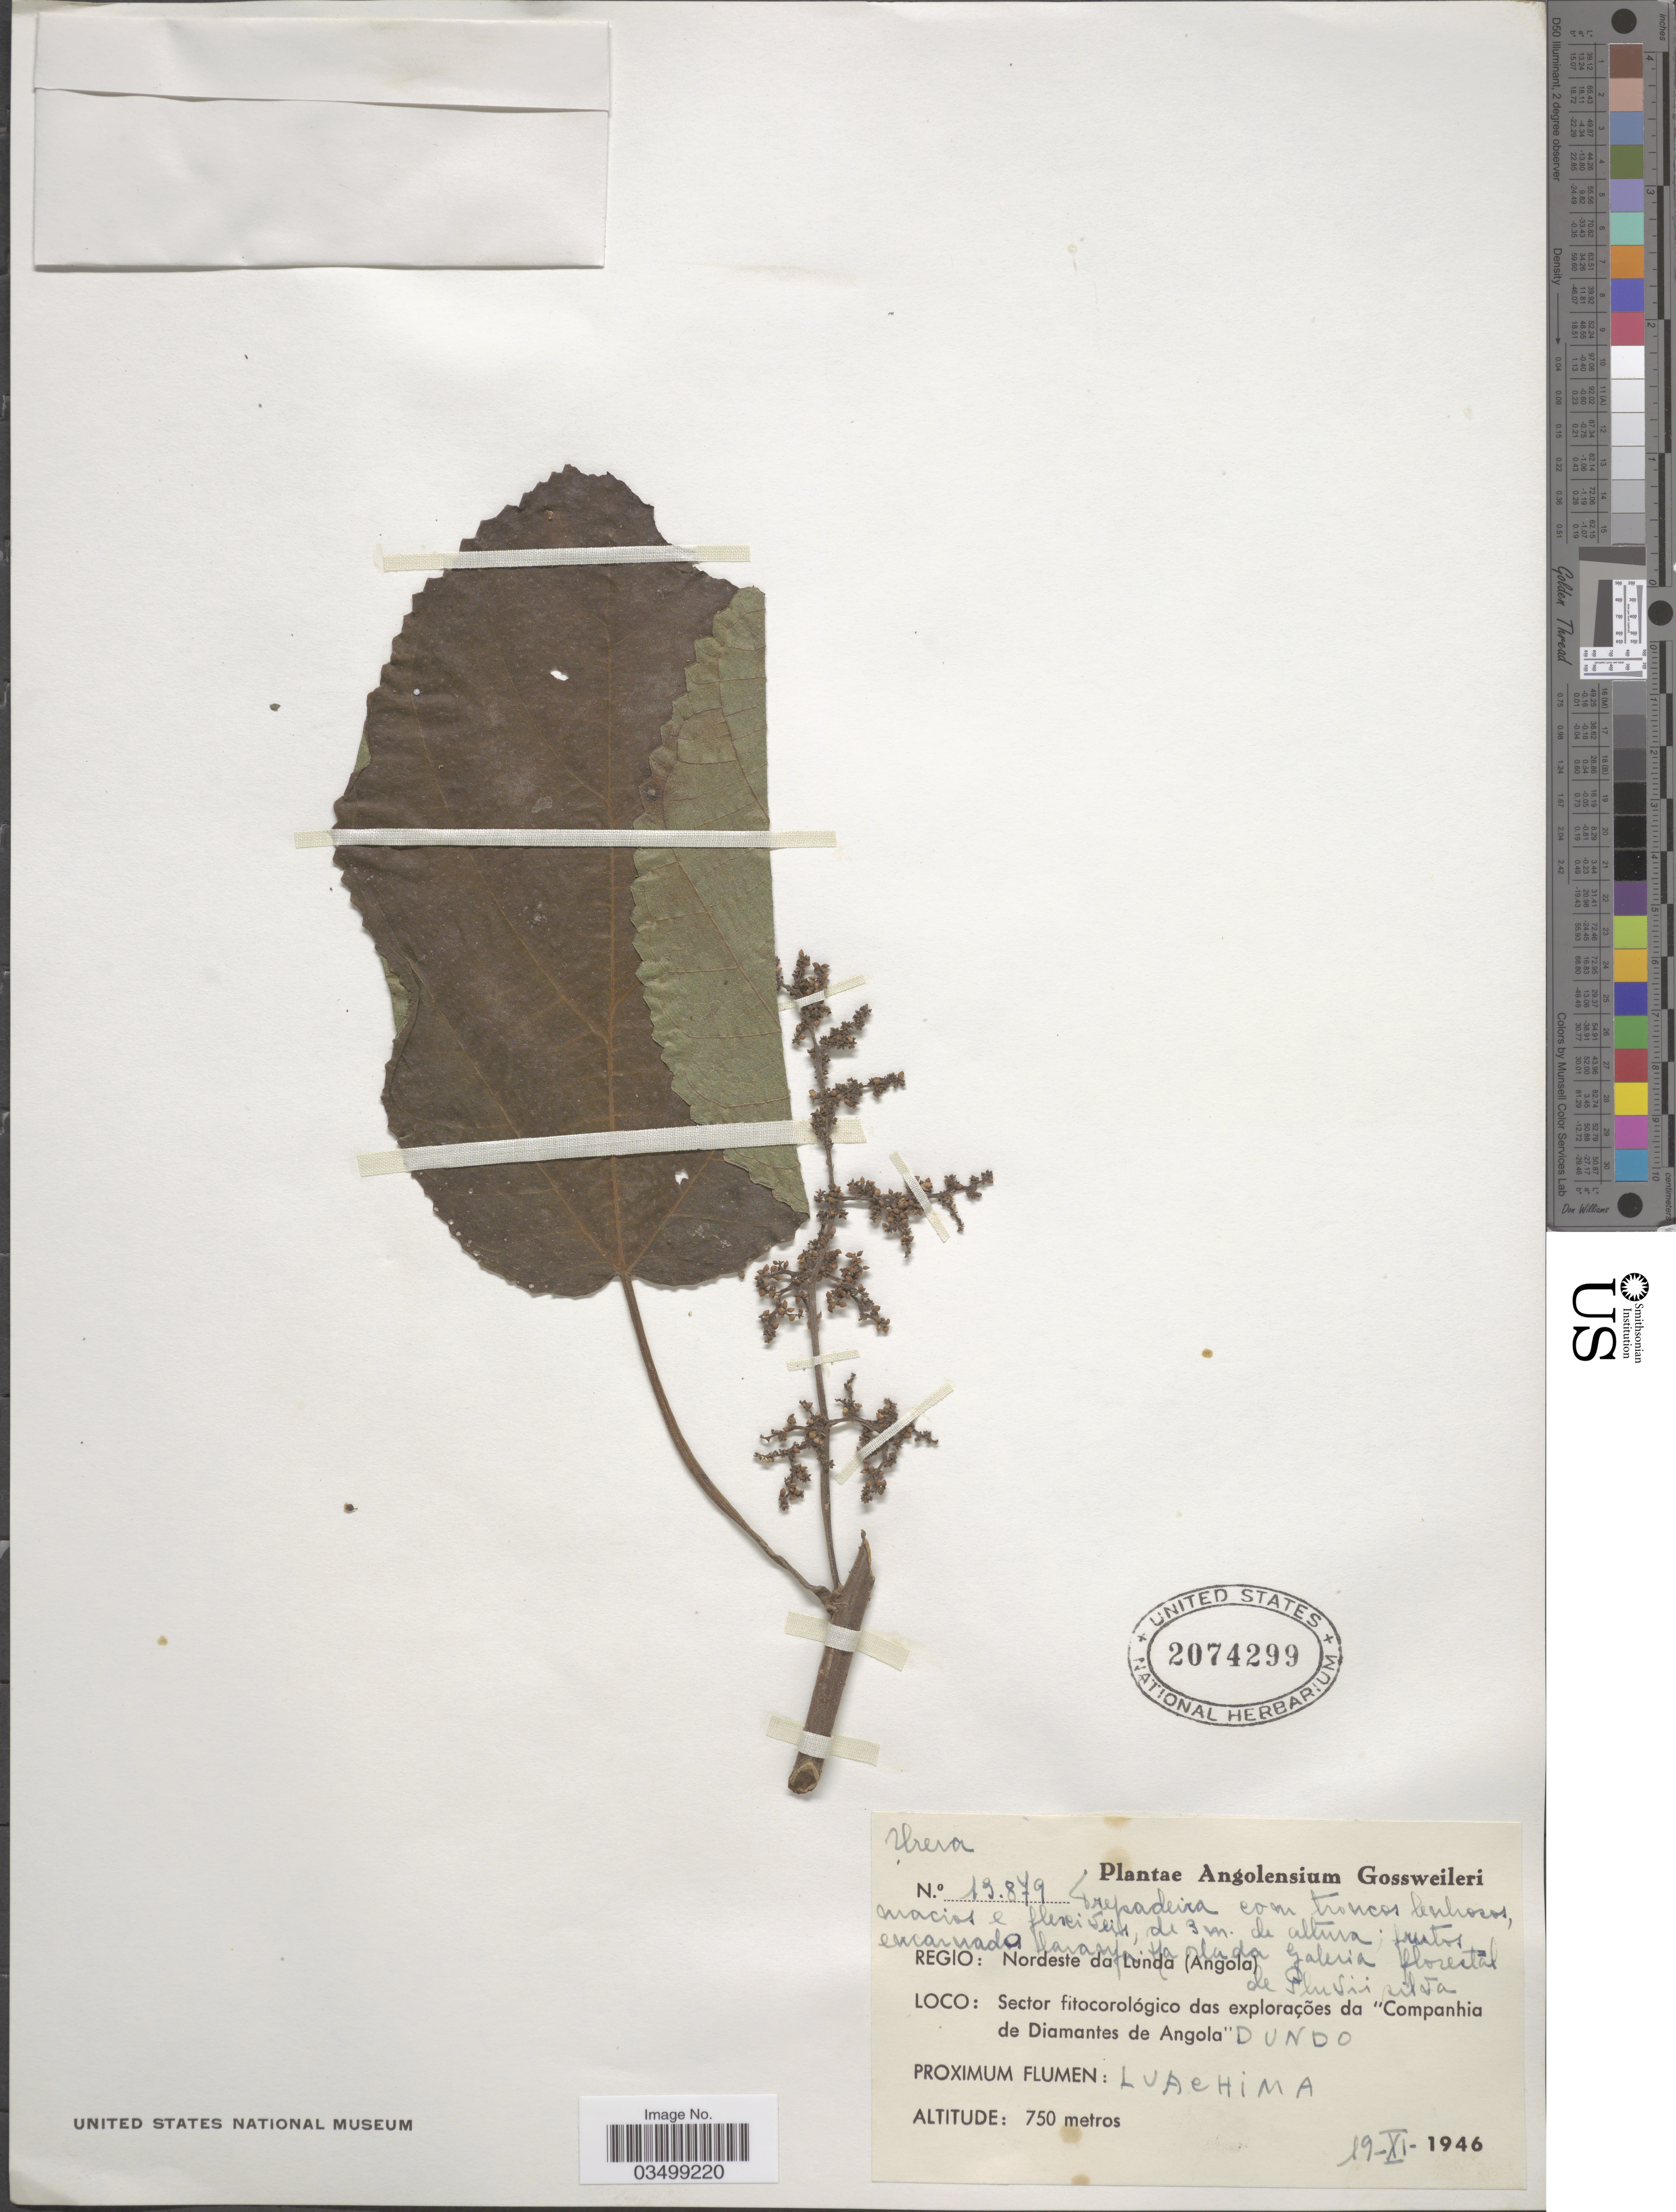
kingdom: Plantae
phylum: Tracheophyta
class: Magnoliopsida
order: Rosales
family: Urticaceae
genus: Scepocarpus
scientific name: Scepocarpus sp.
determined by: Strong, Mark T., (BOT), Smithsonian Institution - National Museum of Natural History (UNITED STATES)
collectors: -. Gossweiler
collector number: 13879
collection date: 1946-11-19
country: Angola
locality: Regio: Nordeste da Lunda. Sector fitocorológico das explorações da "Companhia de Diamantes de Angola" Dundo. Proximum Flumen: Luachima.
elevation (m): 750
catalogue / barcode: US 2074299